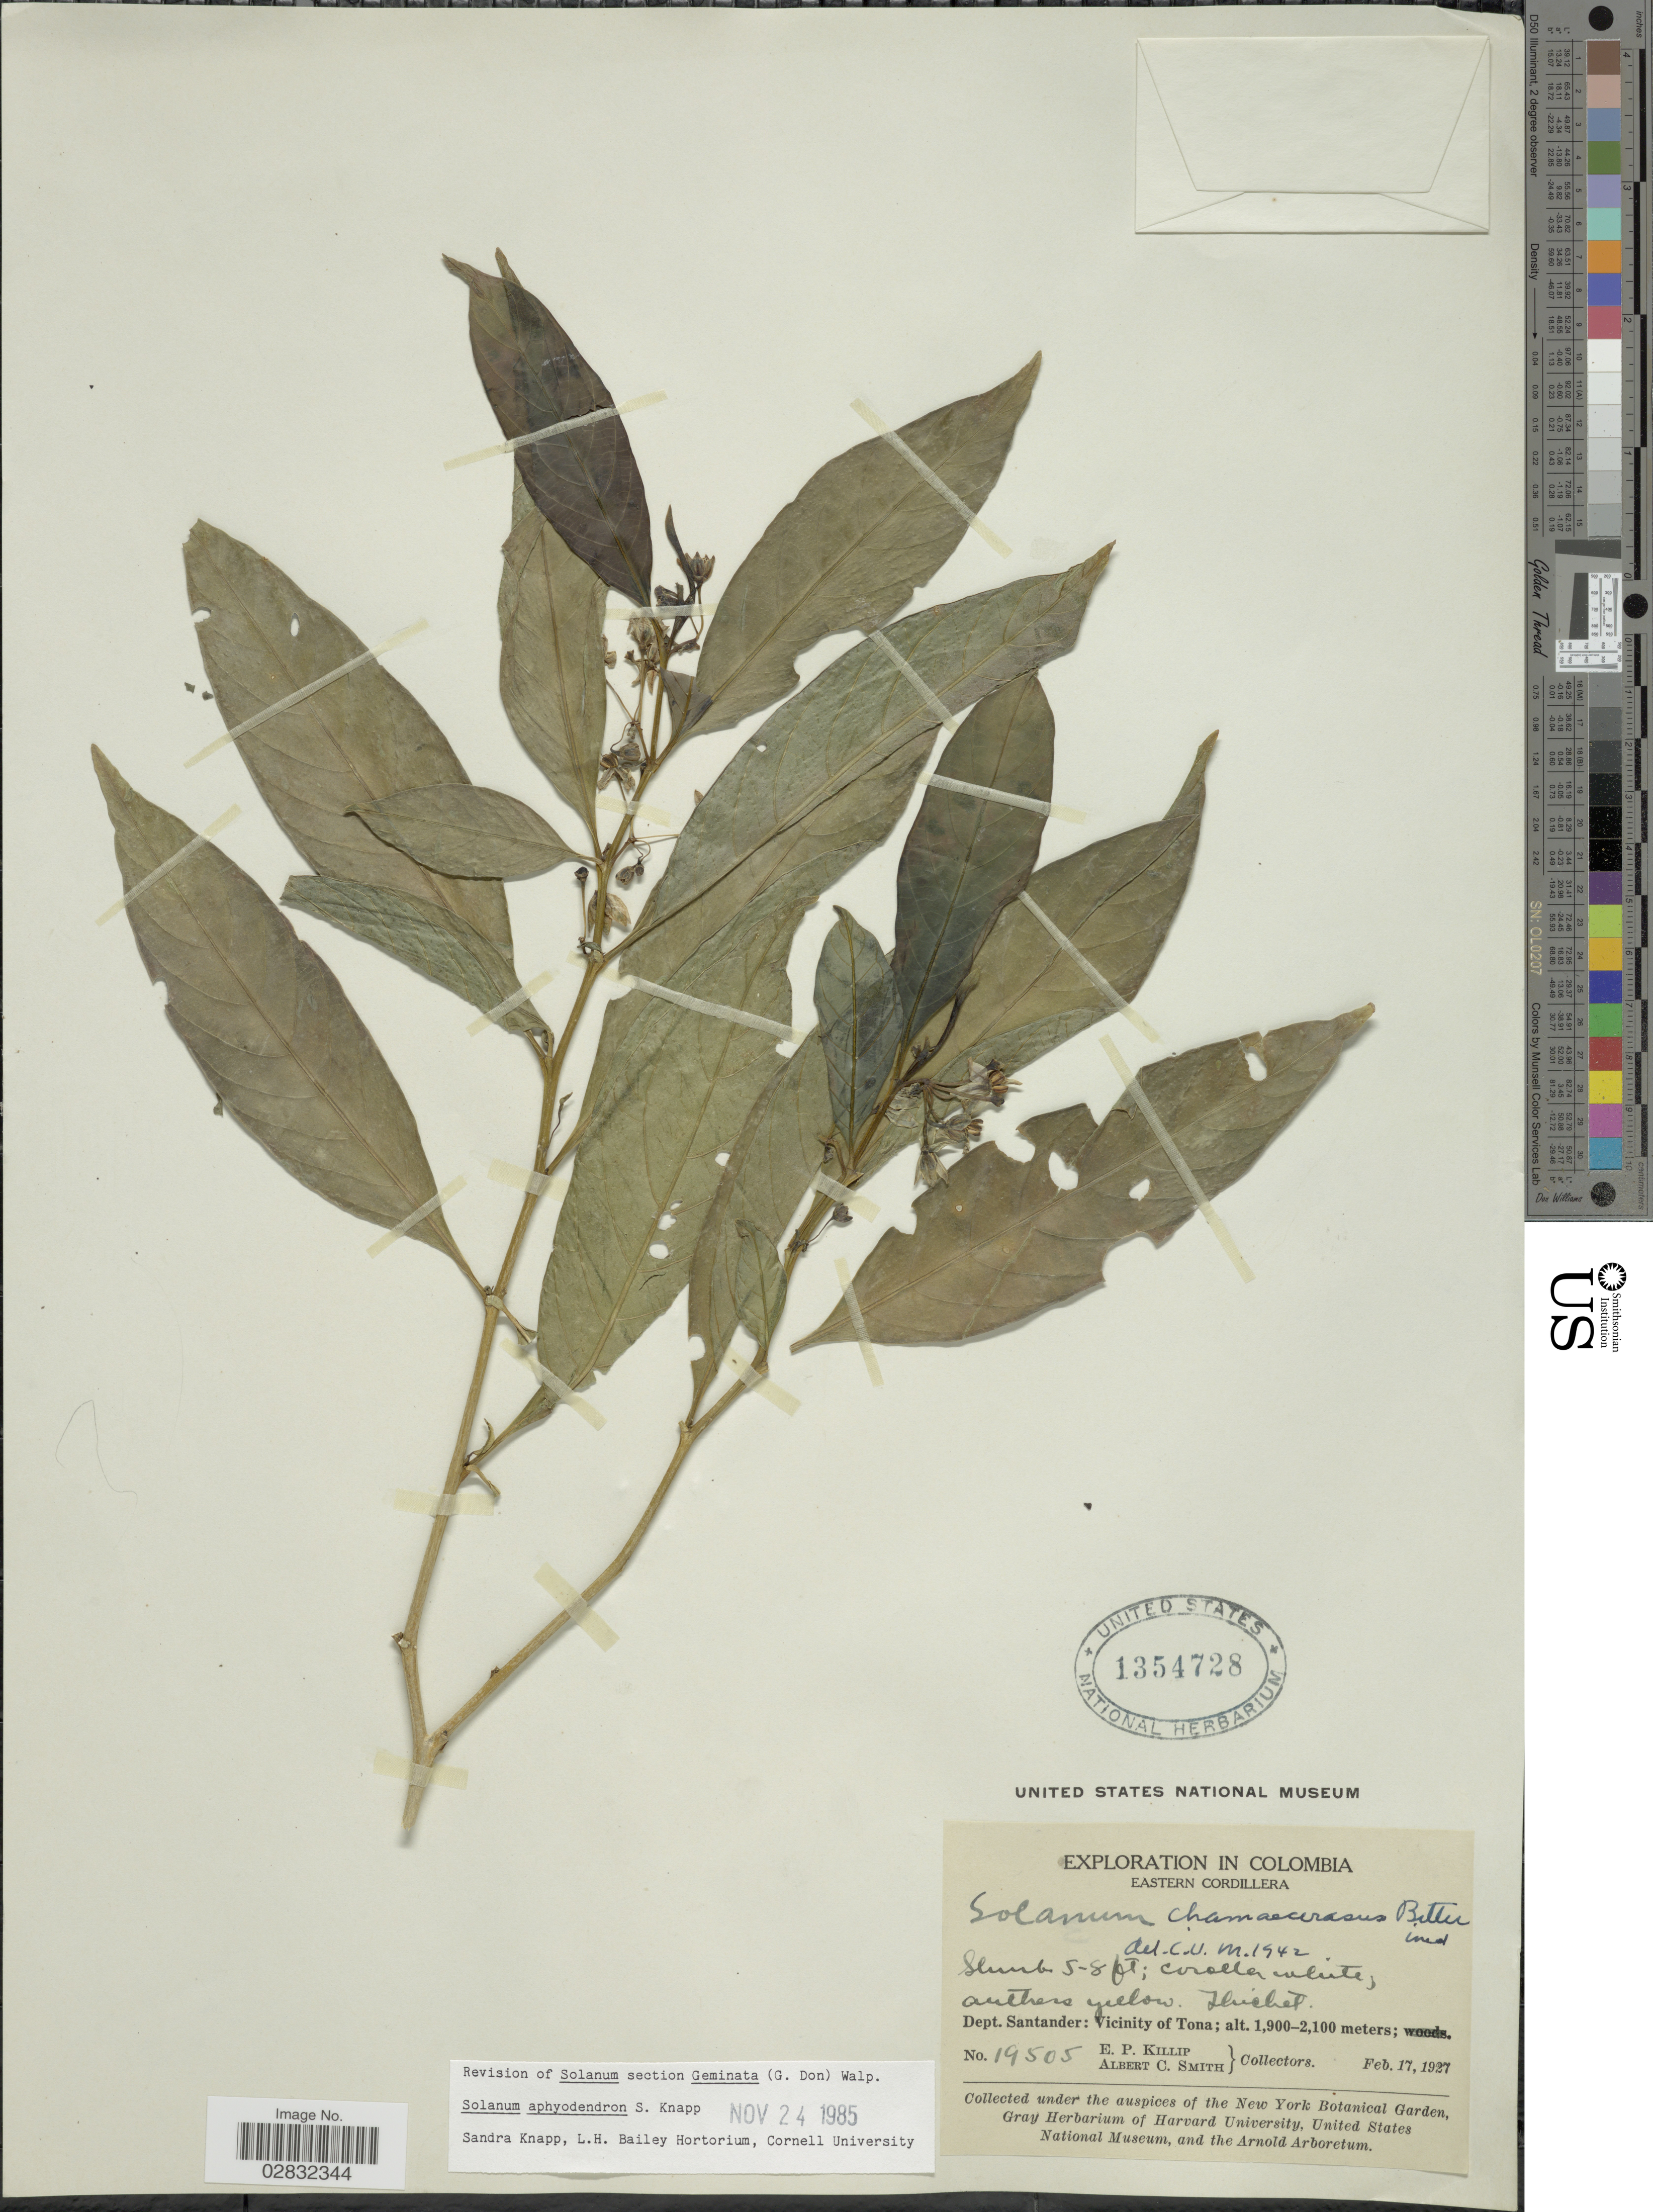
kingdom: Plantae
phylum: Tracheophyta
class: Magnoliopsida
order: Solanales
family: Solanaceae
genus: Solanum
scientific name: Solanum aphyodendron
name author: S. Knapp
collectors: E. P. Killip & A. C. Smith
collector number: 19505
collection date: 1927-02-17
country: Colombia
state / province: Santander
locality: Eastern Cordilleta, Dept. Santander: Vicinity of Tona.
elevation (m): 1900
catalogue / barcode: US 1354728